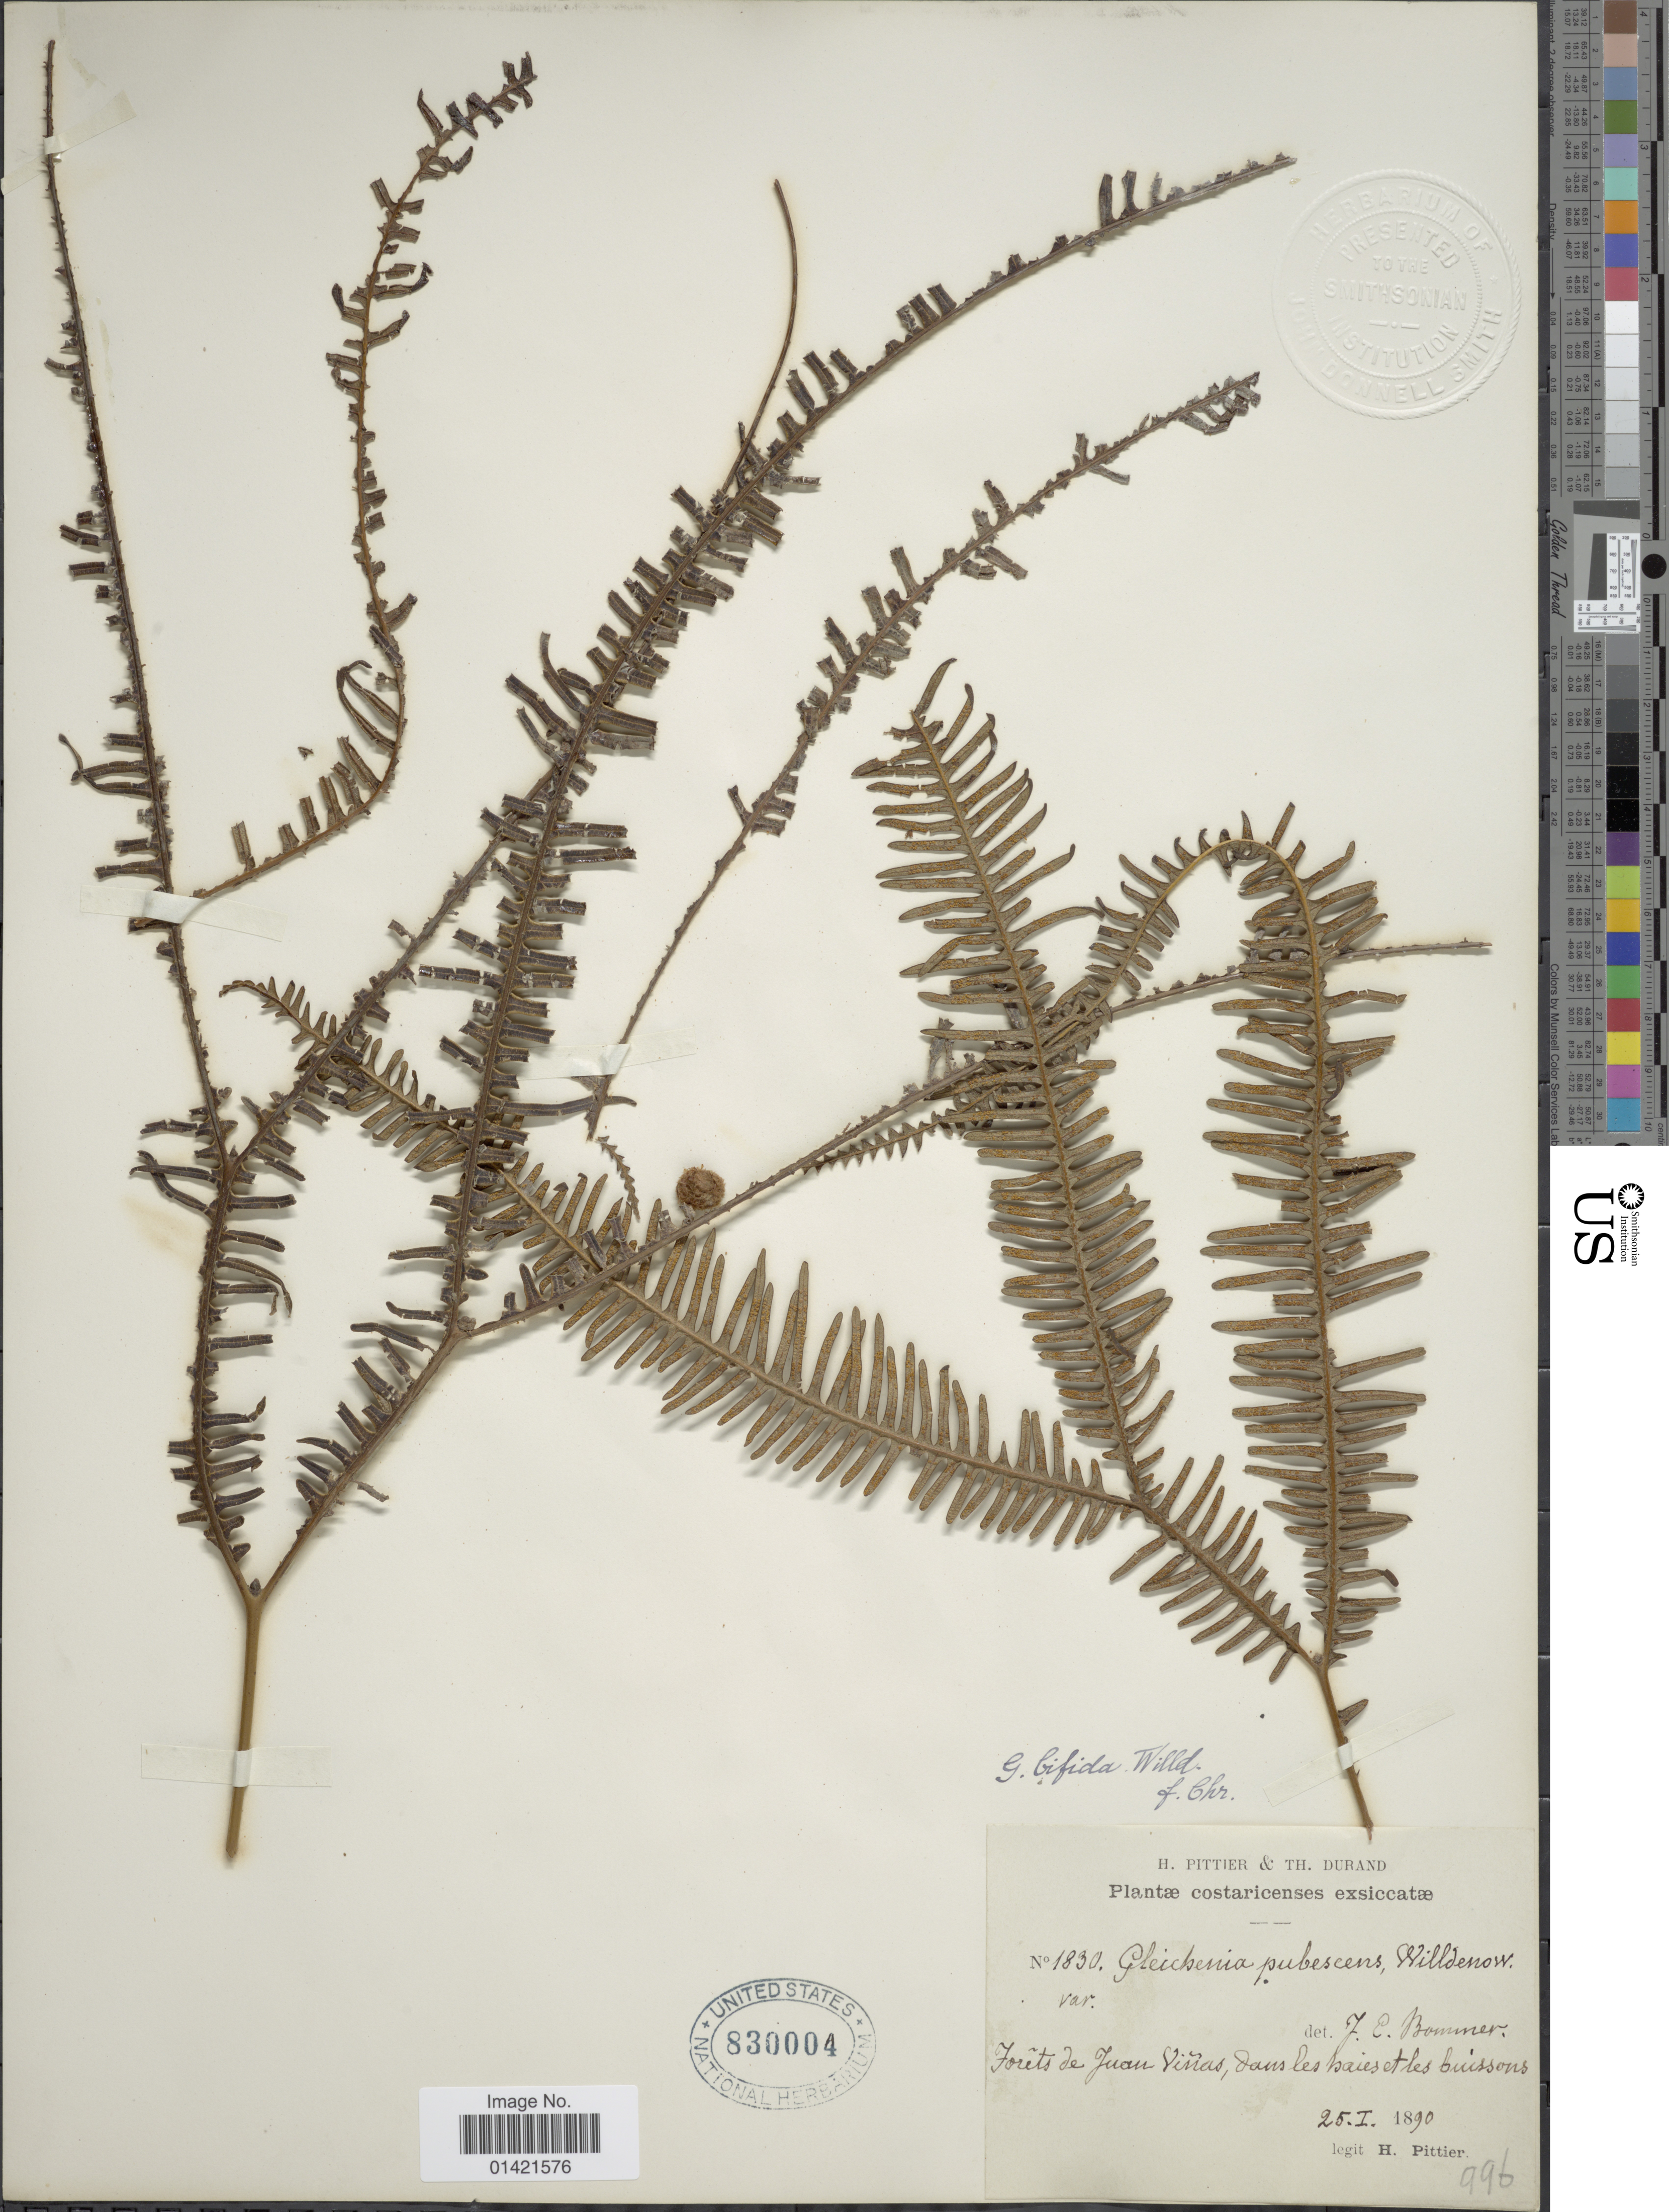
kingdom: Plantae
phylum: Tracheophyta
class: Polypodiopsida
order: Gleicheniales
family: Gleicheniaceae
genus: Sticherus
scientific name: Sticherus bifidus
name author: (Willd.) Ching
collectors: H. F. Pittier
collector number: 996?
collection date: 1890-01-25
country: Costa Rica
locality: Forets de Juan Vinas, dans les baies et les buissons.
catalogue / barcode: US 830004